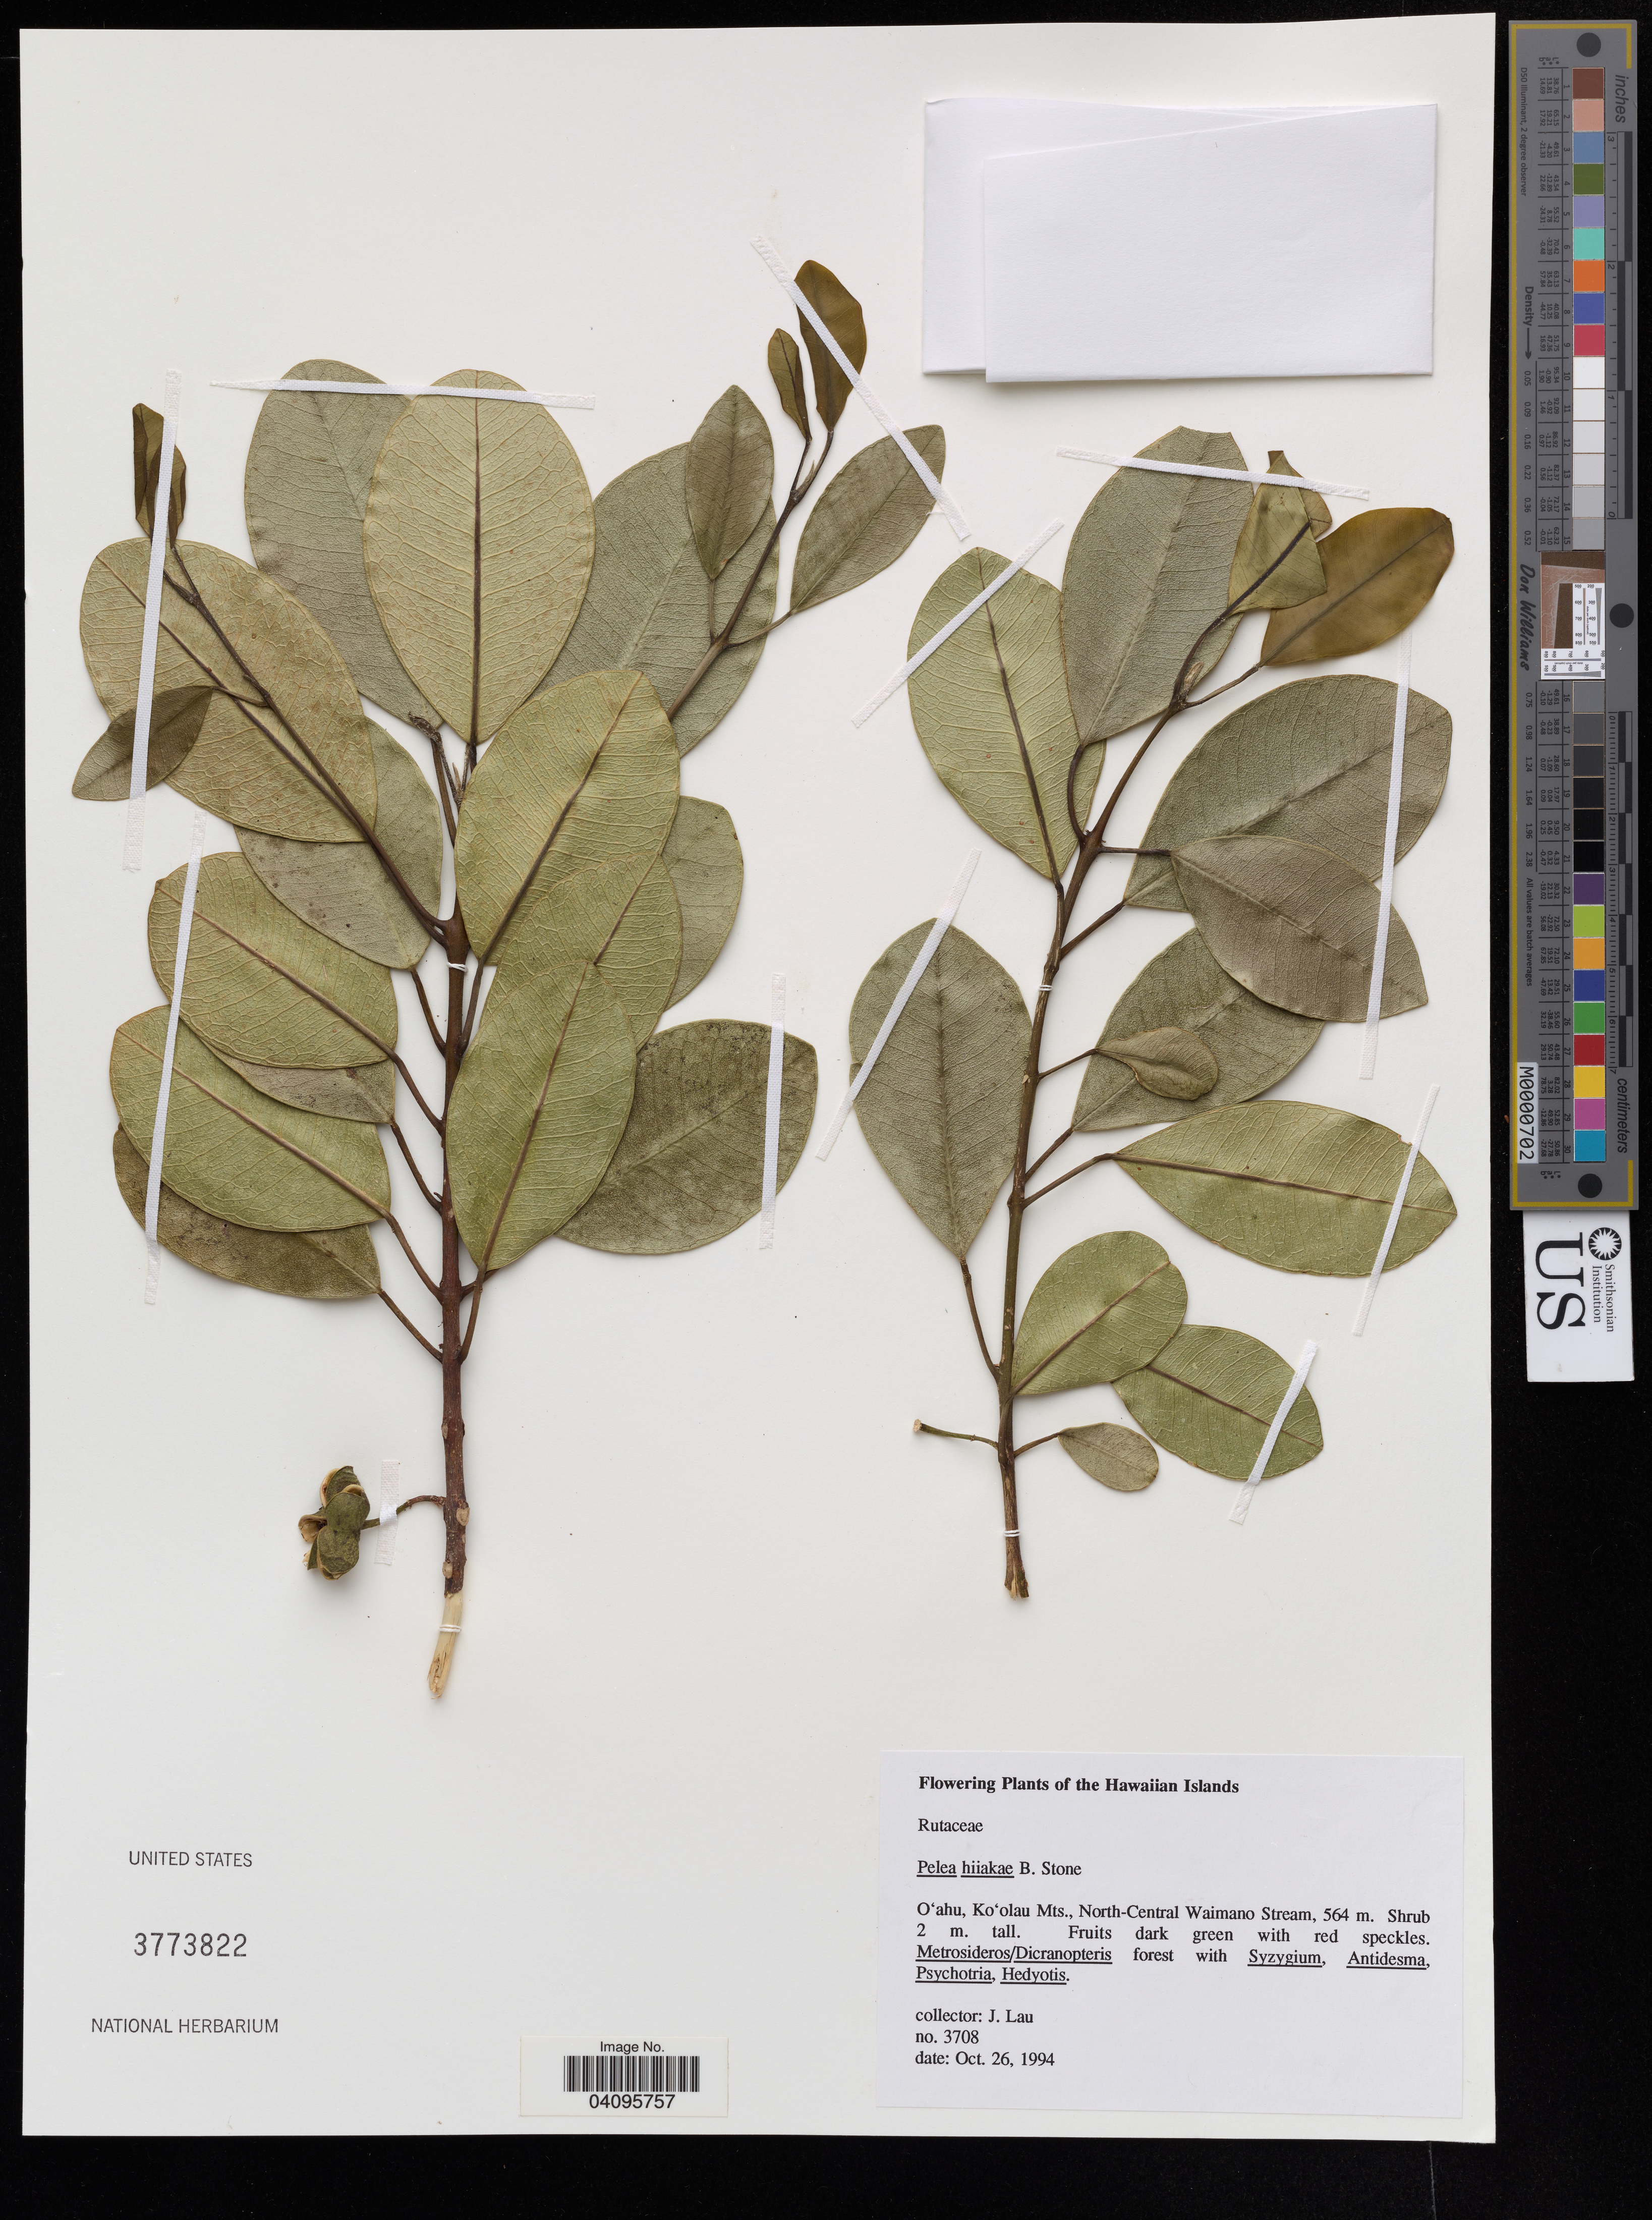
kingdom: Plantae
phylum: Tracheophyta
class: Magnoliopsida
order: Sapindales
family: Rutaceae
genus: Melicope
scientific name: Melicope hiiakae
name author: (B.C. Stone) T.G. Hartley & B.C. Stone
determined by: Wagner, W. L., (BOT), Smithsonian Institution - National Museum of Natural History (UNITED STATES)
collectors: J. Lau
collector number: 3708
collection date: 1994-10-26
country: United States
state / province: Hawaii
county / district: Honolulu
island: Oahu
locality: Ko'olau Mts., North-Central Waimano Stream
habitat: Forest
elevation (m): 564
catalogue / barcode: US 3773822